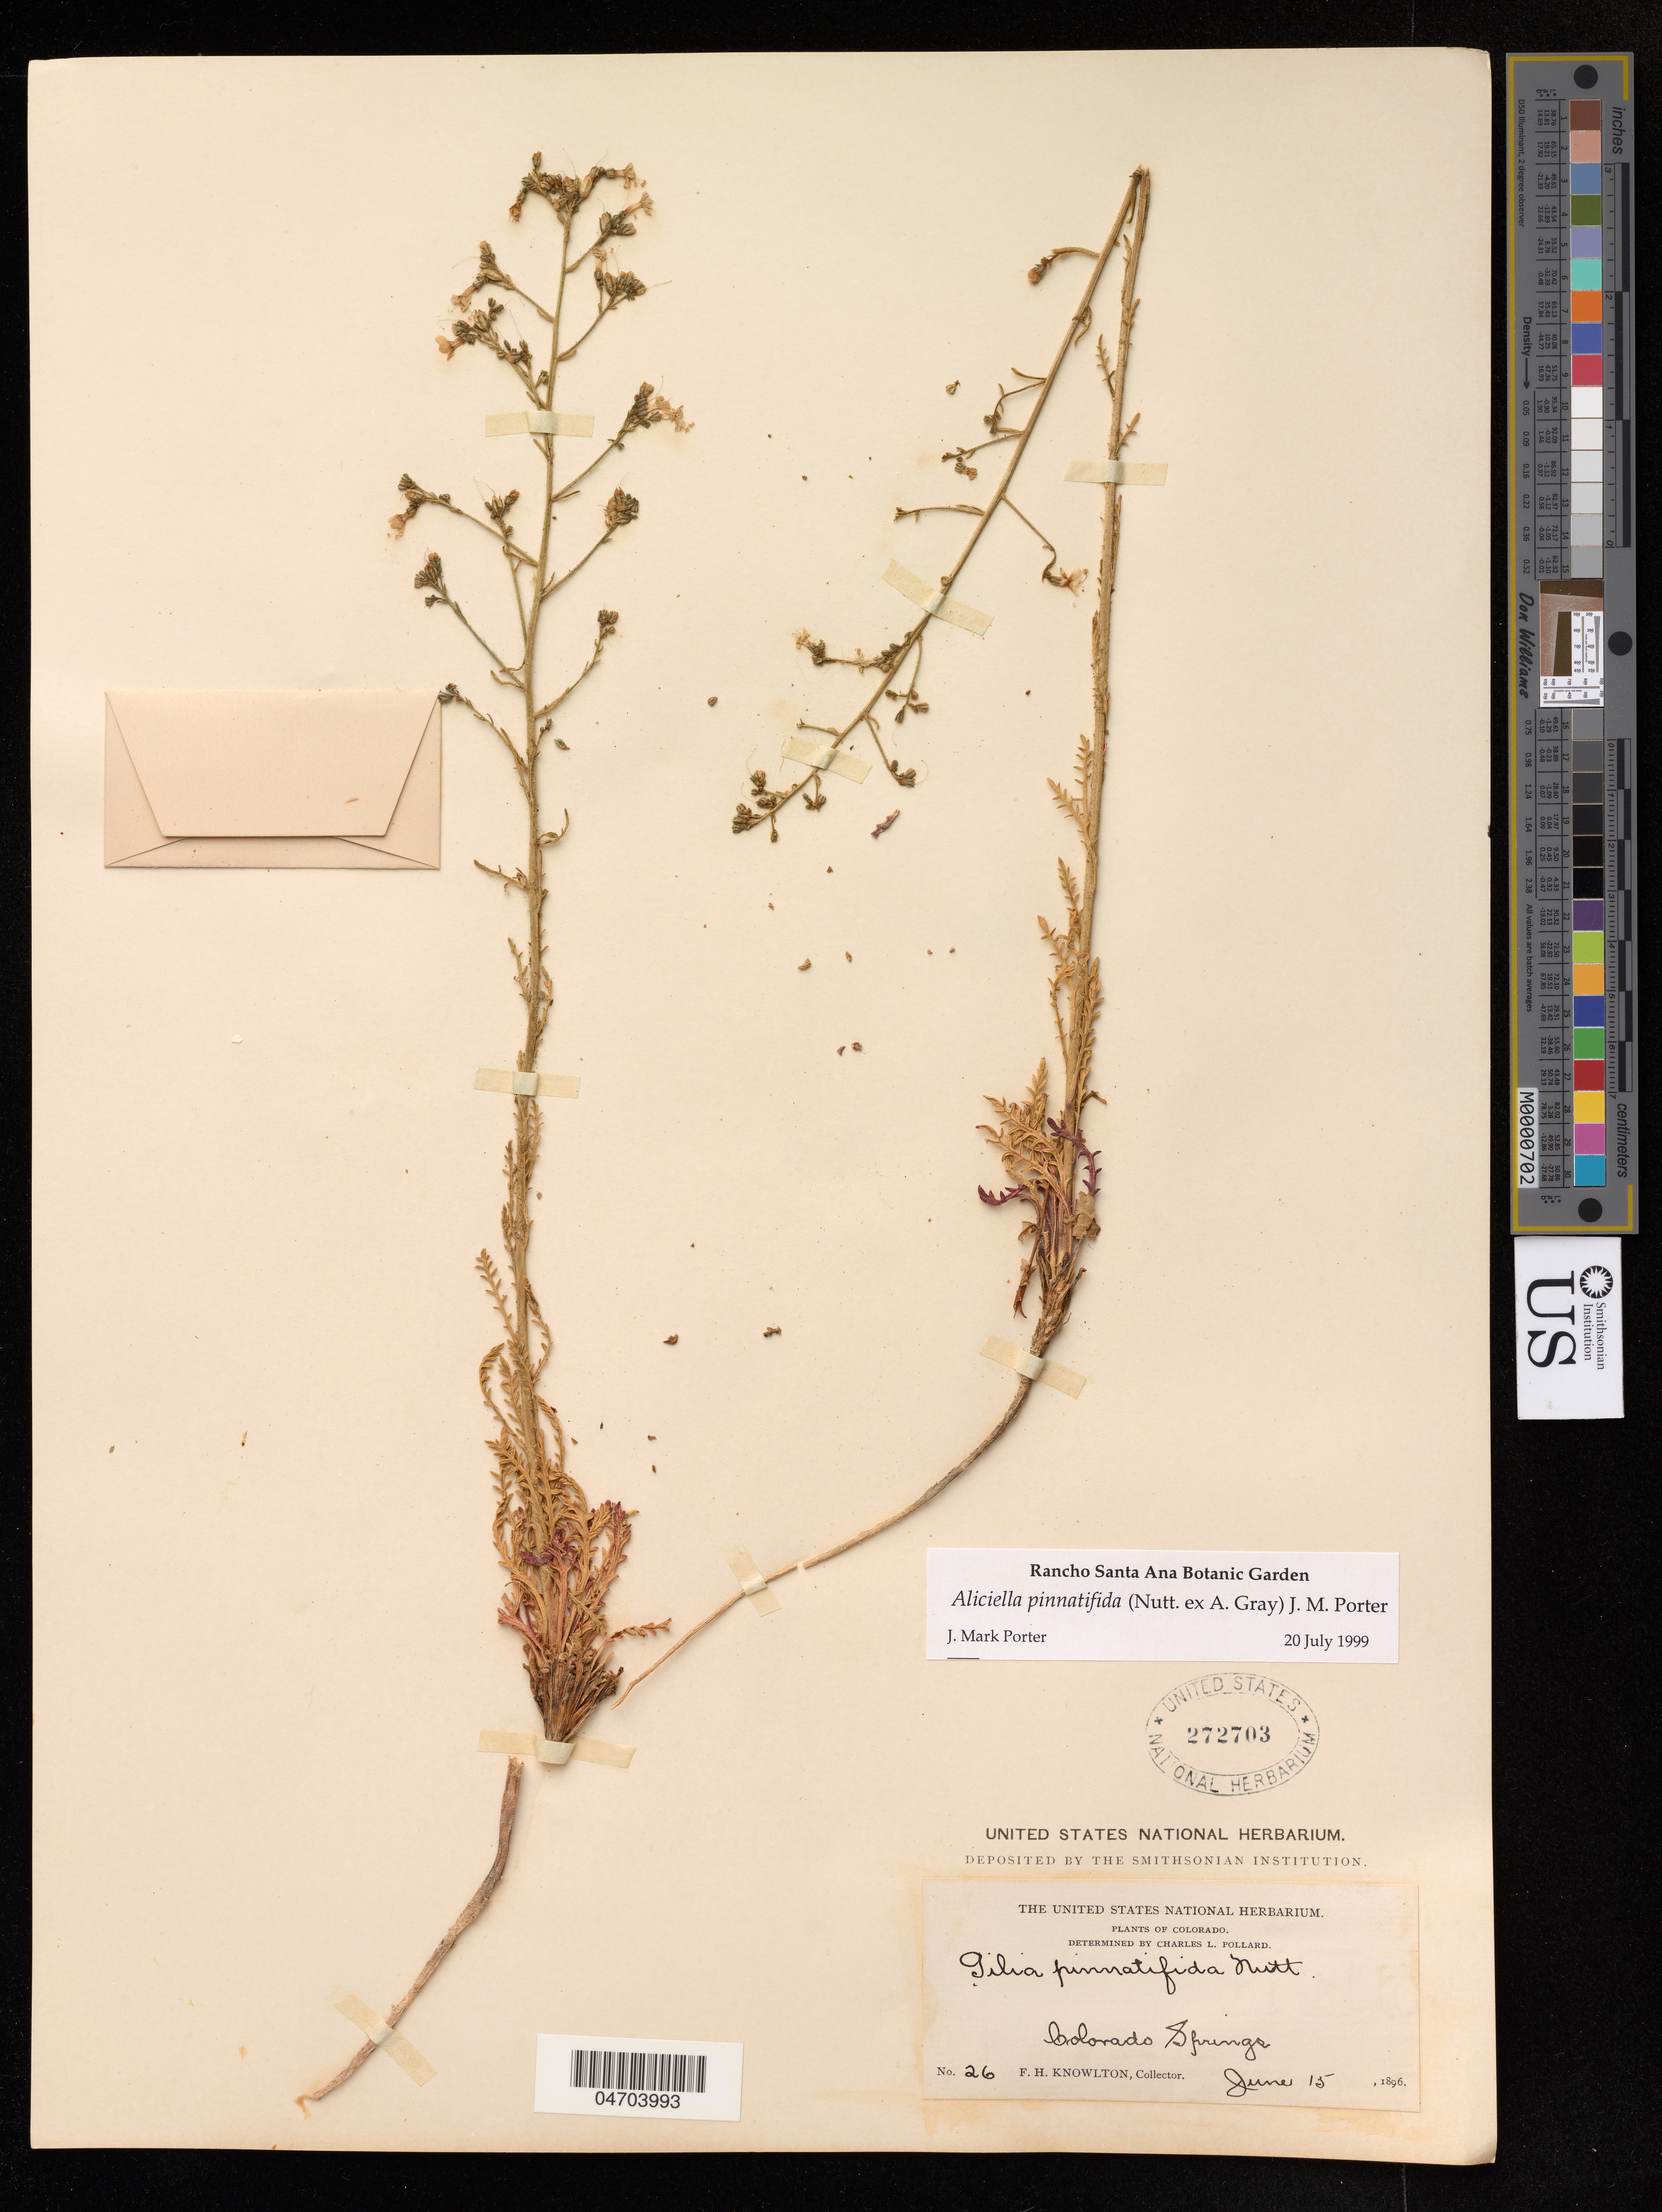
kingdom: Plantae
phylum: Tracheophyta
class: Magnoliopsida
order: Ericales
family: Polemoniaceae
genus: Aliciella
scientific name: Aliciella pinnatifida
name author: (Nutt. ex A. Gray) J.M. Porter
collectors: F. Knowlton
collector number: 26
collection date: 1896-06-15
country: United States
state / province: Colorado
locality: Colorado Springs.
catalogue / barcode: US 272703